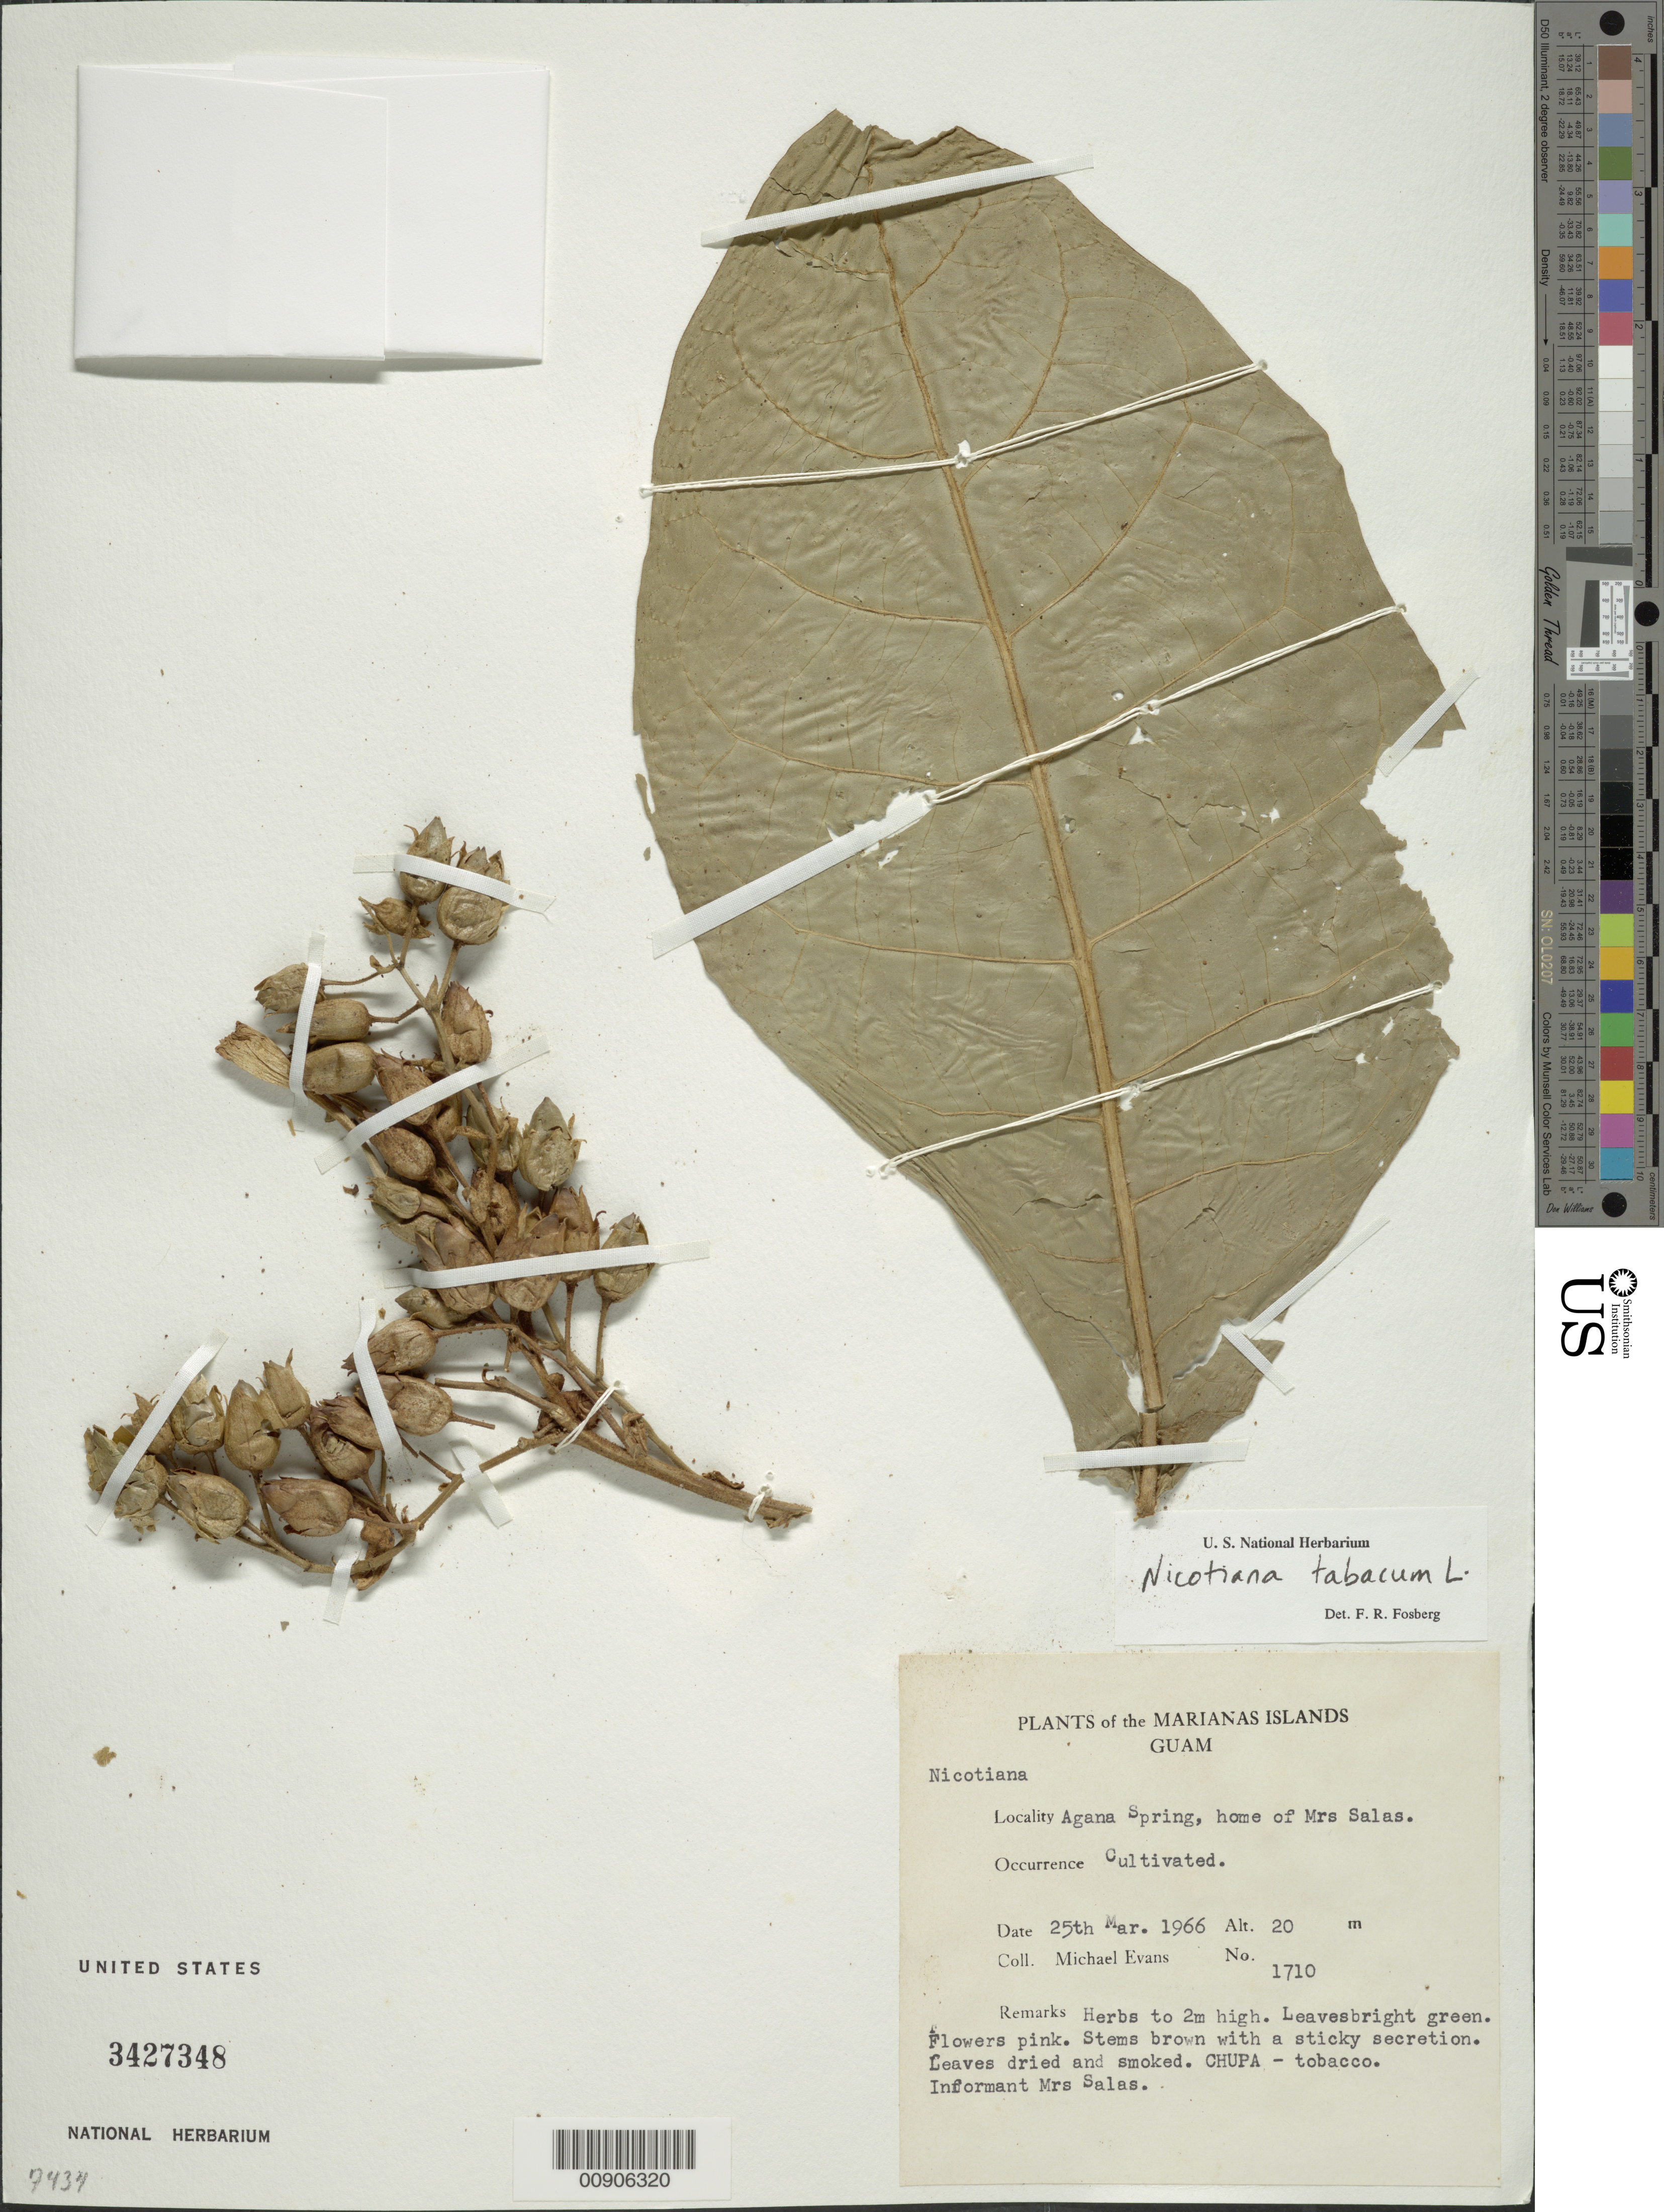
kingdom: Plantae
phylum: Tracheophyta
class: Magnoliopsida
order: Solanales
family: Solanaceae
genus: Nicotiana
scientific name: Nicotiana tabacum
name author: L.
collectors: M. Evans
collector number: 1710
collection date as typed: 25 Mar 1966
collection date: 1966-03-25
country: Guam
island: Guam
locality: Agana Spring, home of Mrs. Salas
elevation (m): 20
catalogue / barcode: US 3427348